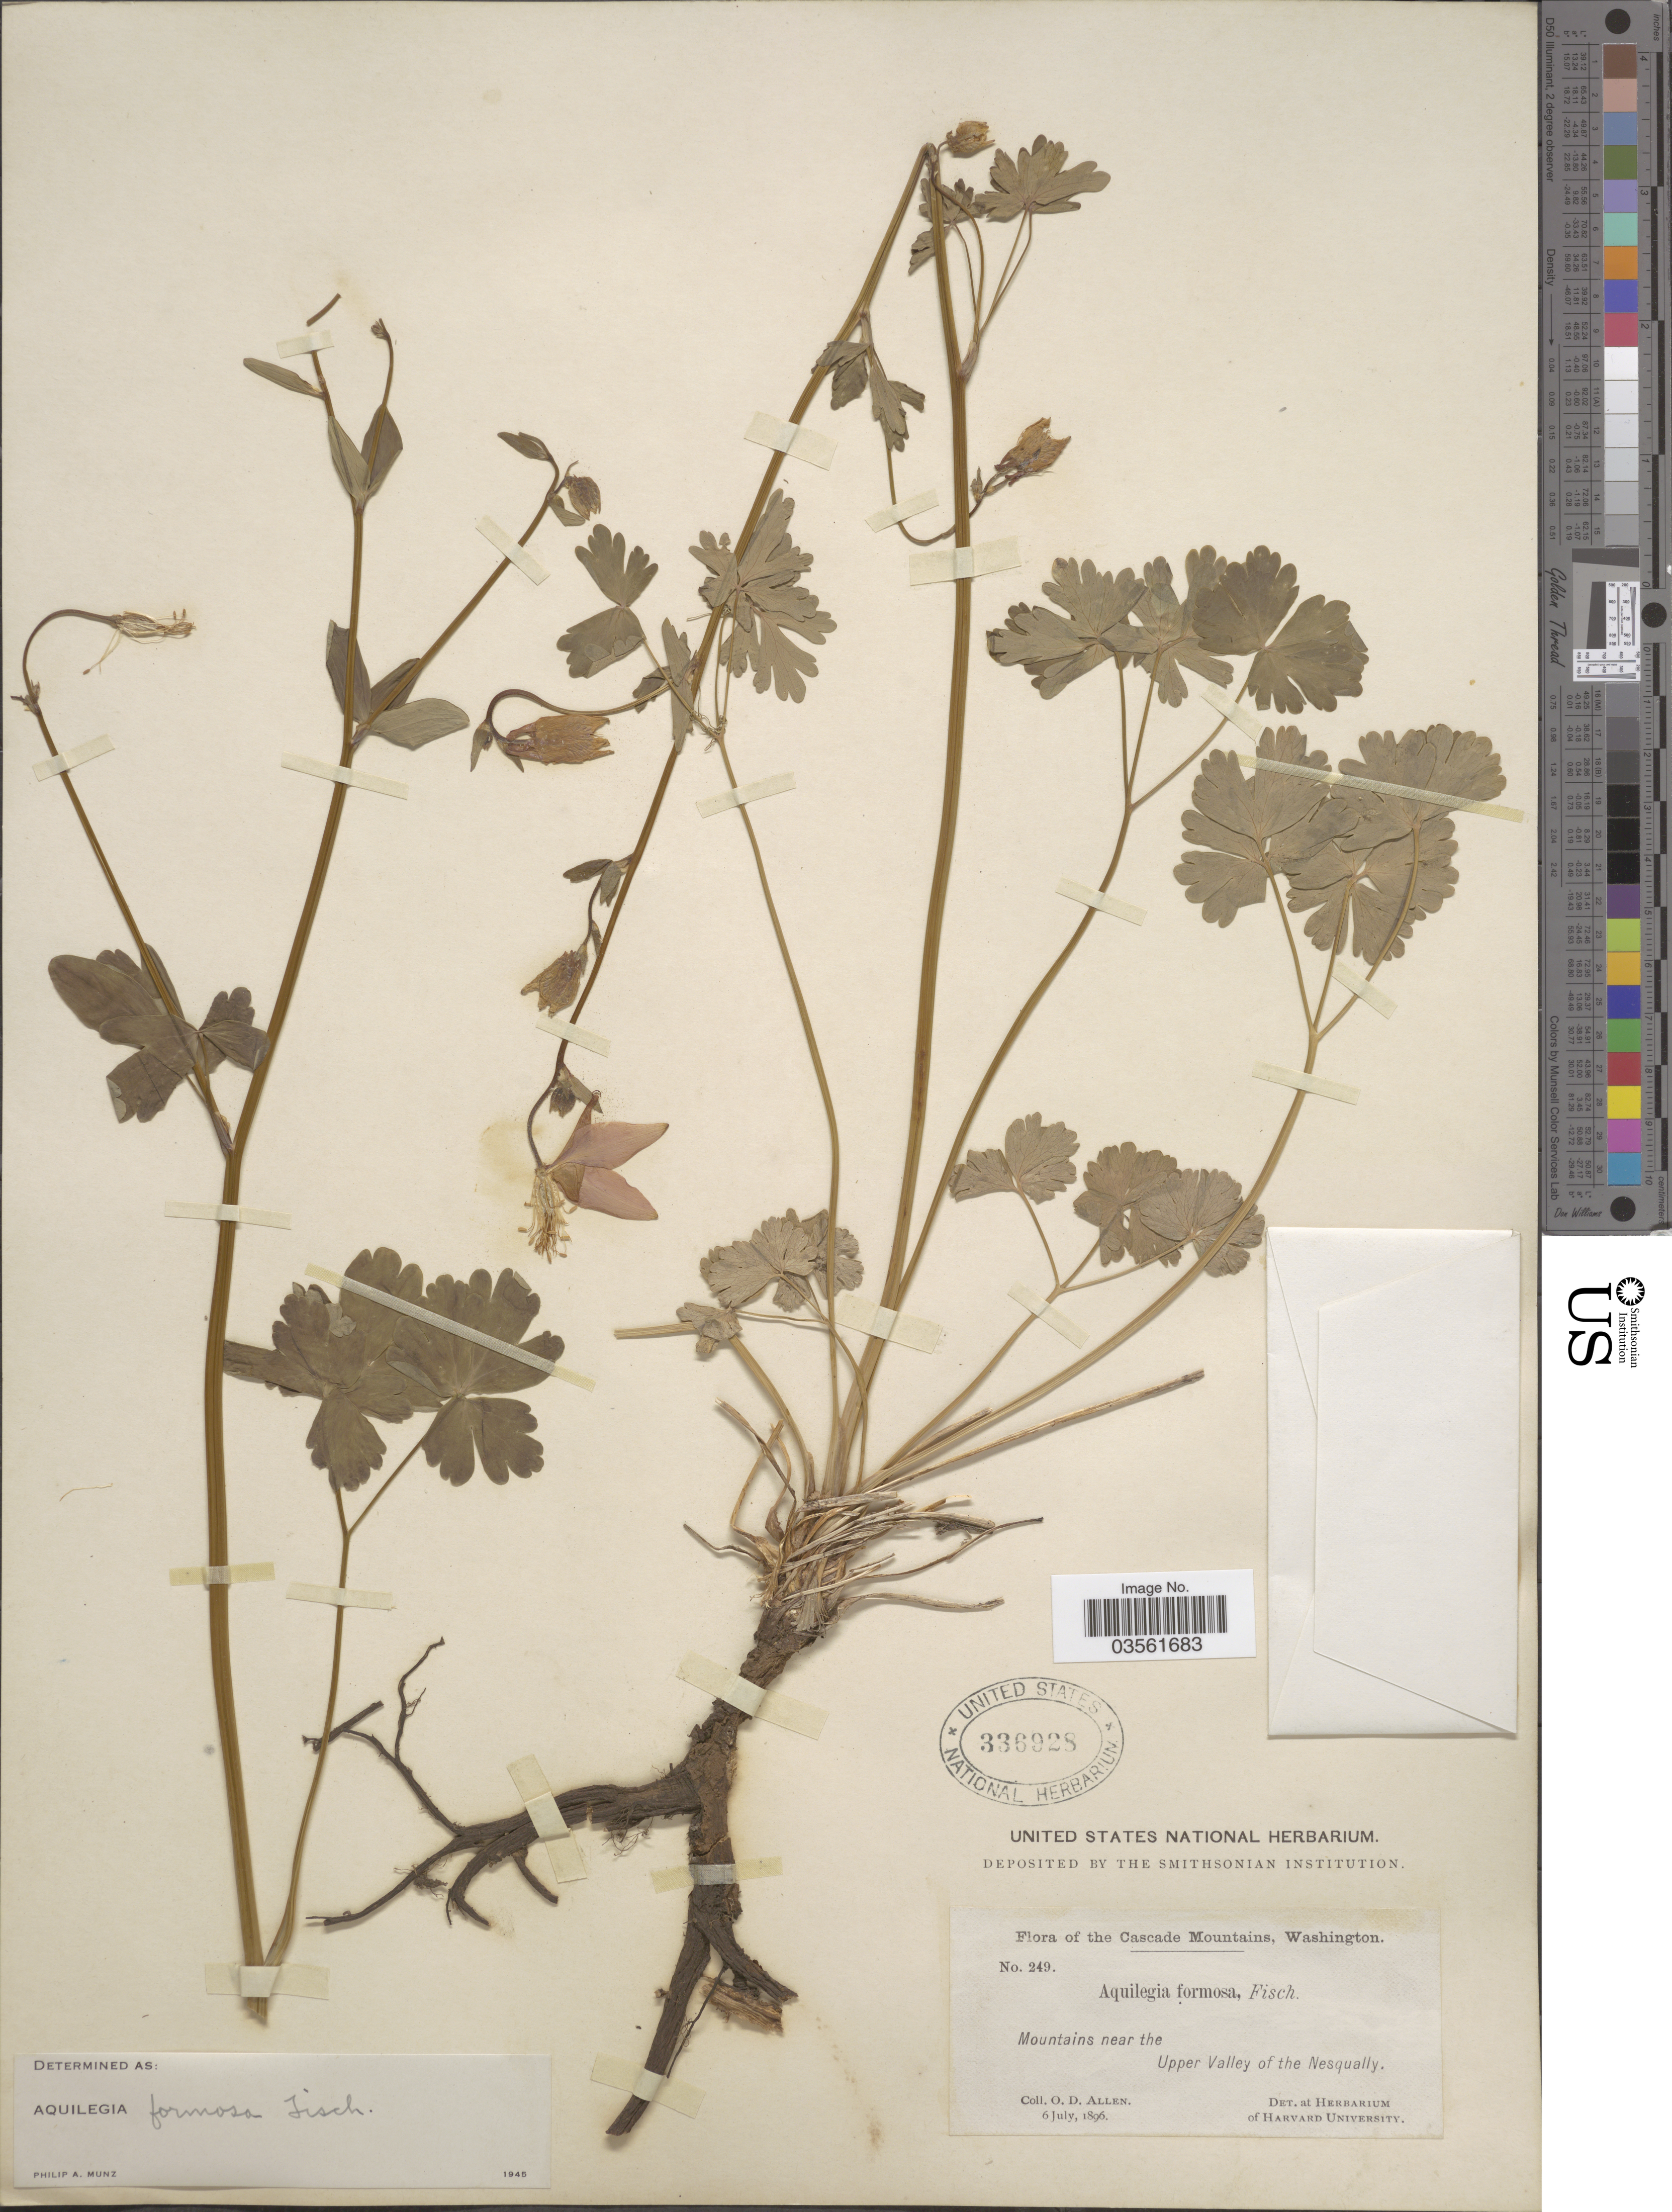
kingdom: Plantae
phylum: Tracheophyta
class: Magnoliopsida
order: Ranunculales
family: Ranunculaceae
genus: Aquilegia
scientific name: Aquilegia formosa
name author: Fisch. ex DC.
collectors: O. D. Allen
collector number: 249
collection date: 1896-07-06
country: United States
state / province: Washington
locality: Cascade Mountains. Mountains near the Upper Valley of the Nesqually.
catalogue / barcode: US 336928